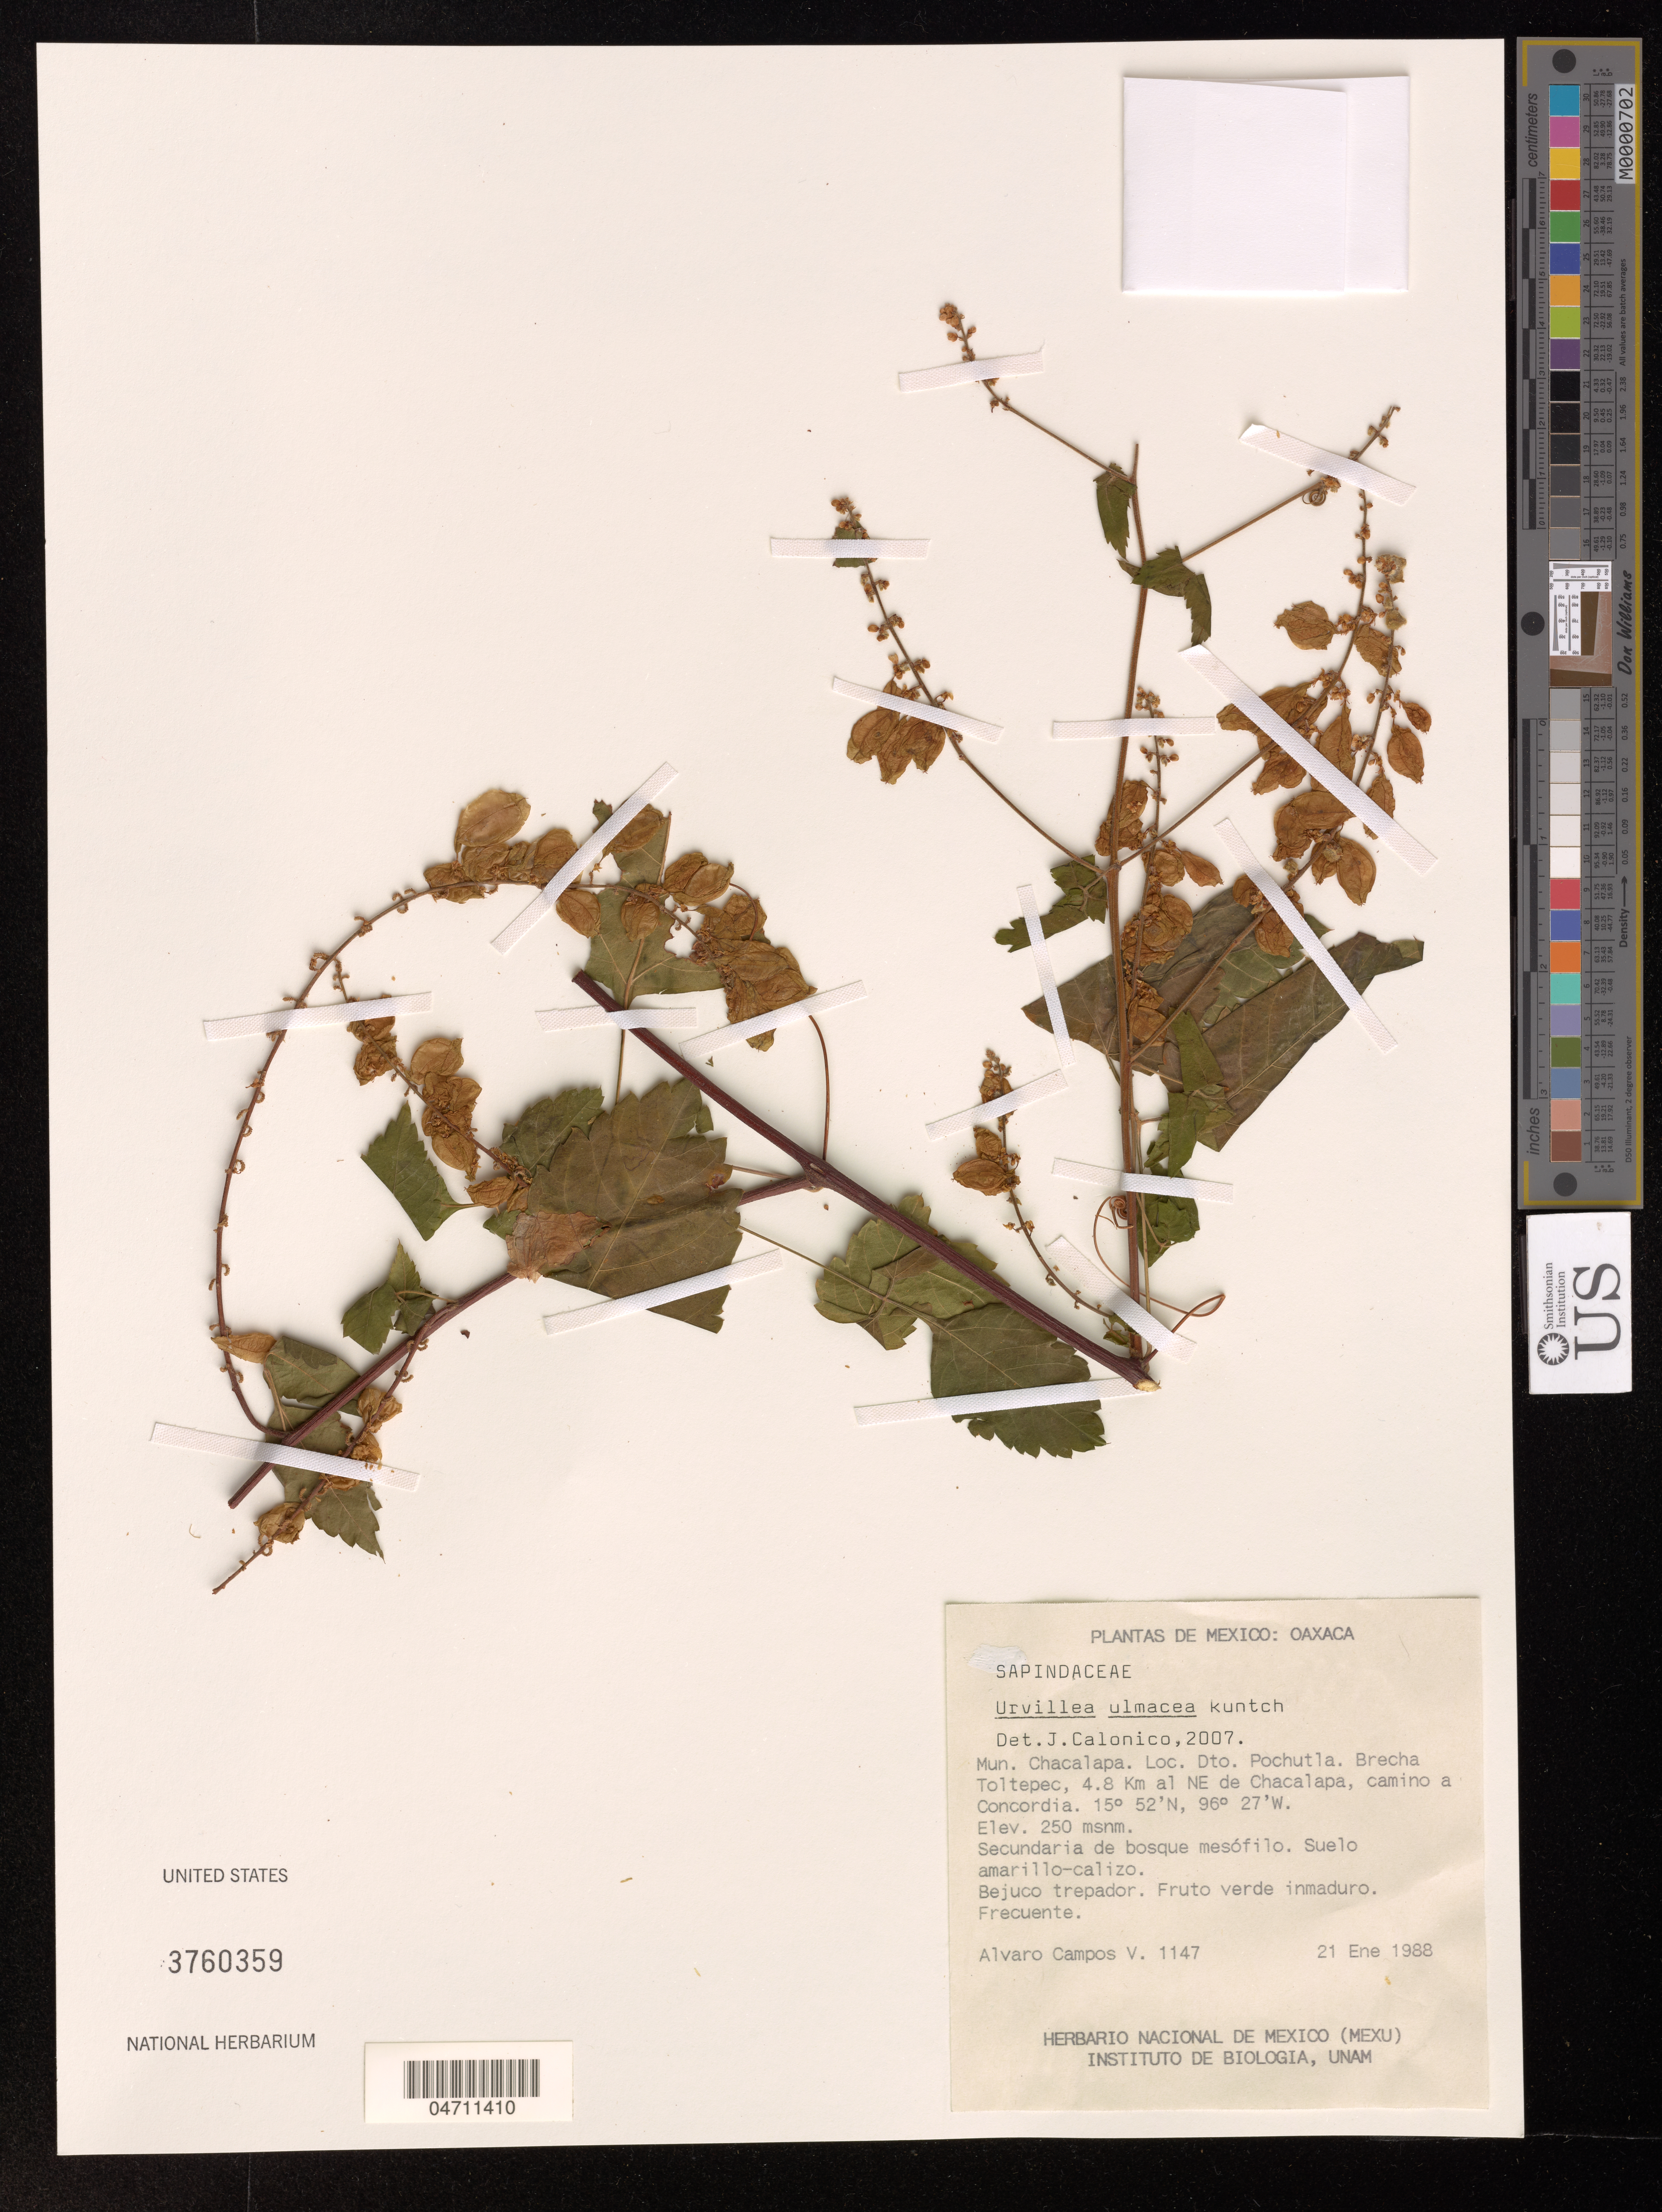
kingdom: Plantae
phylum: Tracheophyta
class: Magnoliopsida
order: Sapindales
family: Sapindaceae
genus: Urvillea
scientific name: Urvillea ulmacea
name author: Kunth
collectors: A. Campos V.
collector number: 1174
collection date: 1988-01-21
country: Mexico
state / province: Oaxaca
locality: Mun. Chacalapa. Loc. Dto. Pochutla. Brecha Toltepec, 4.8 Km al NE de Chacalapa, camino a Concordia.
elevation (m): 250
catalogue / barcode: US 3760359